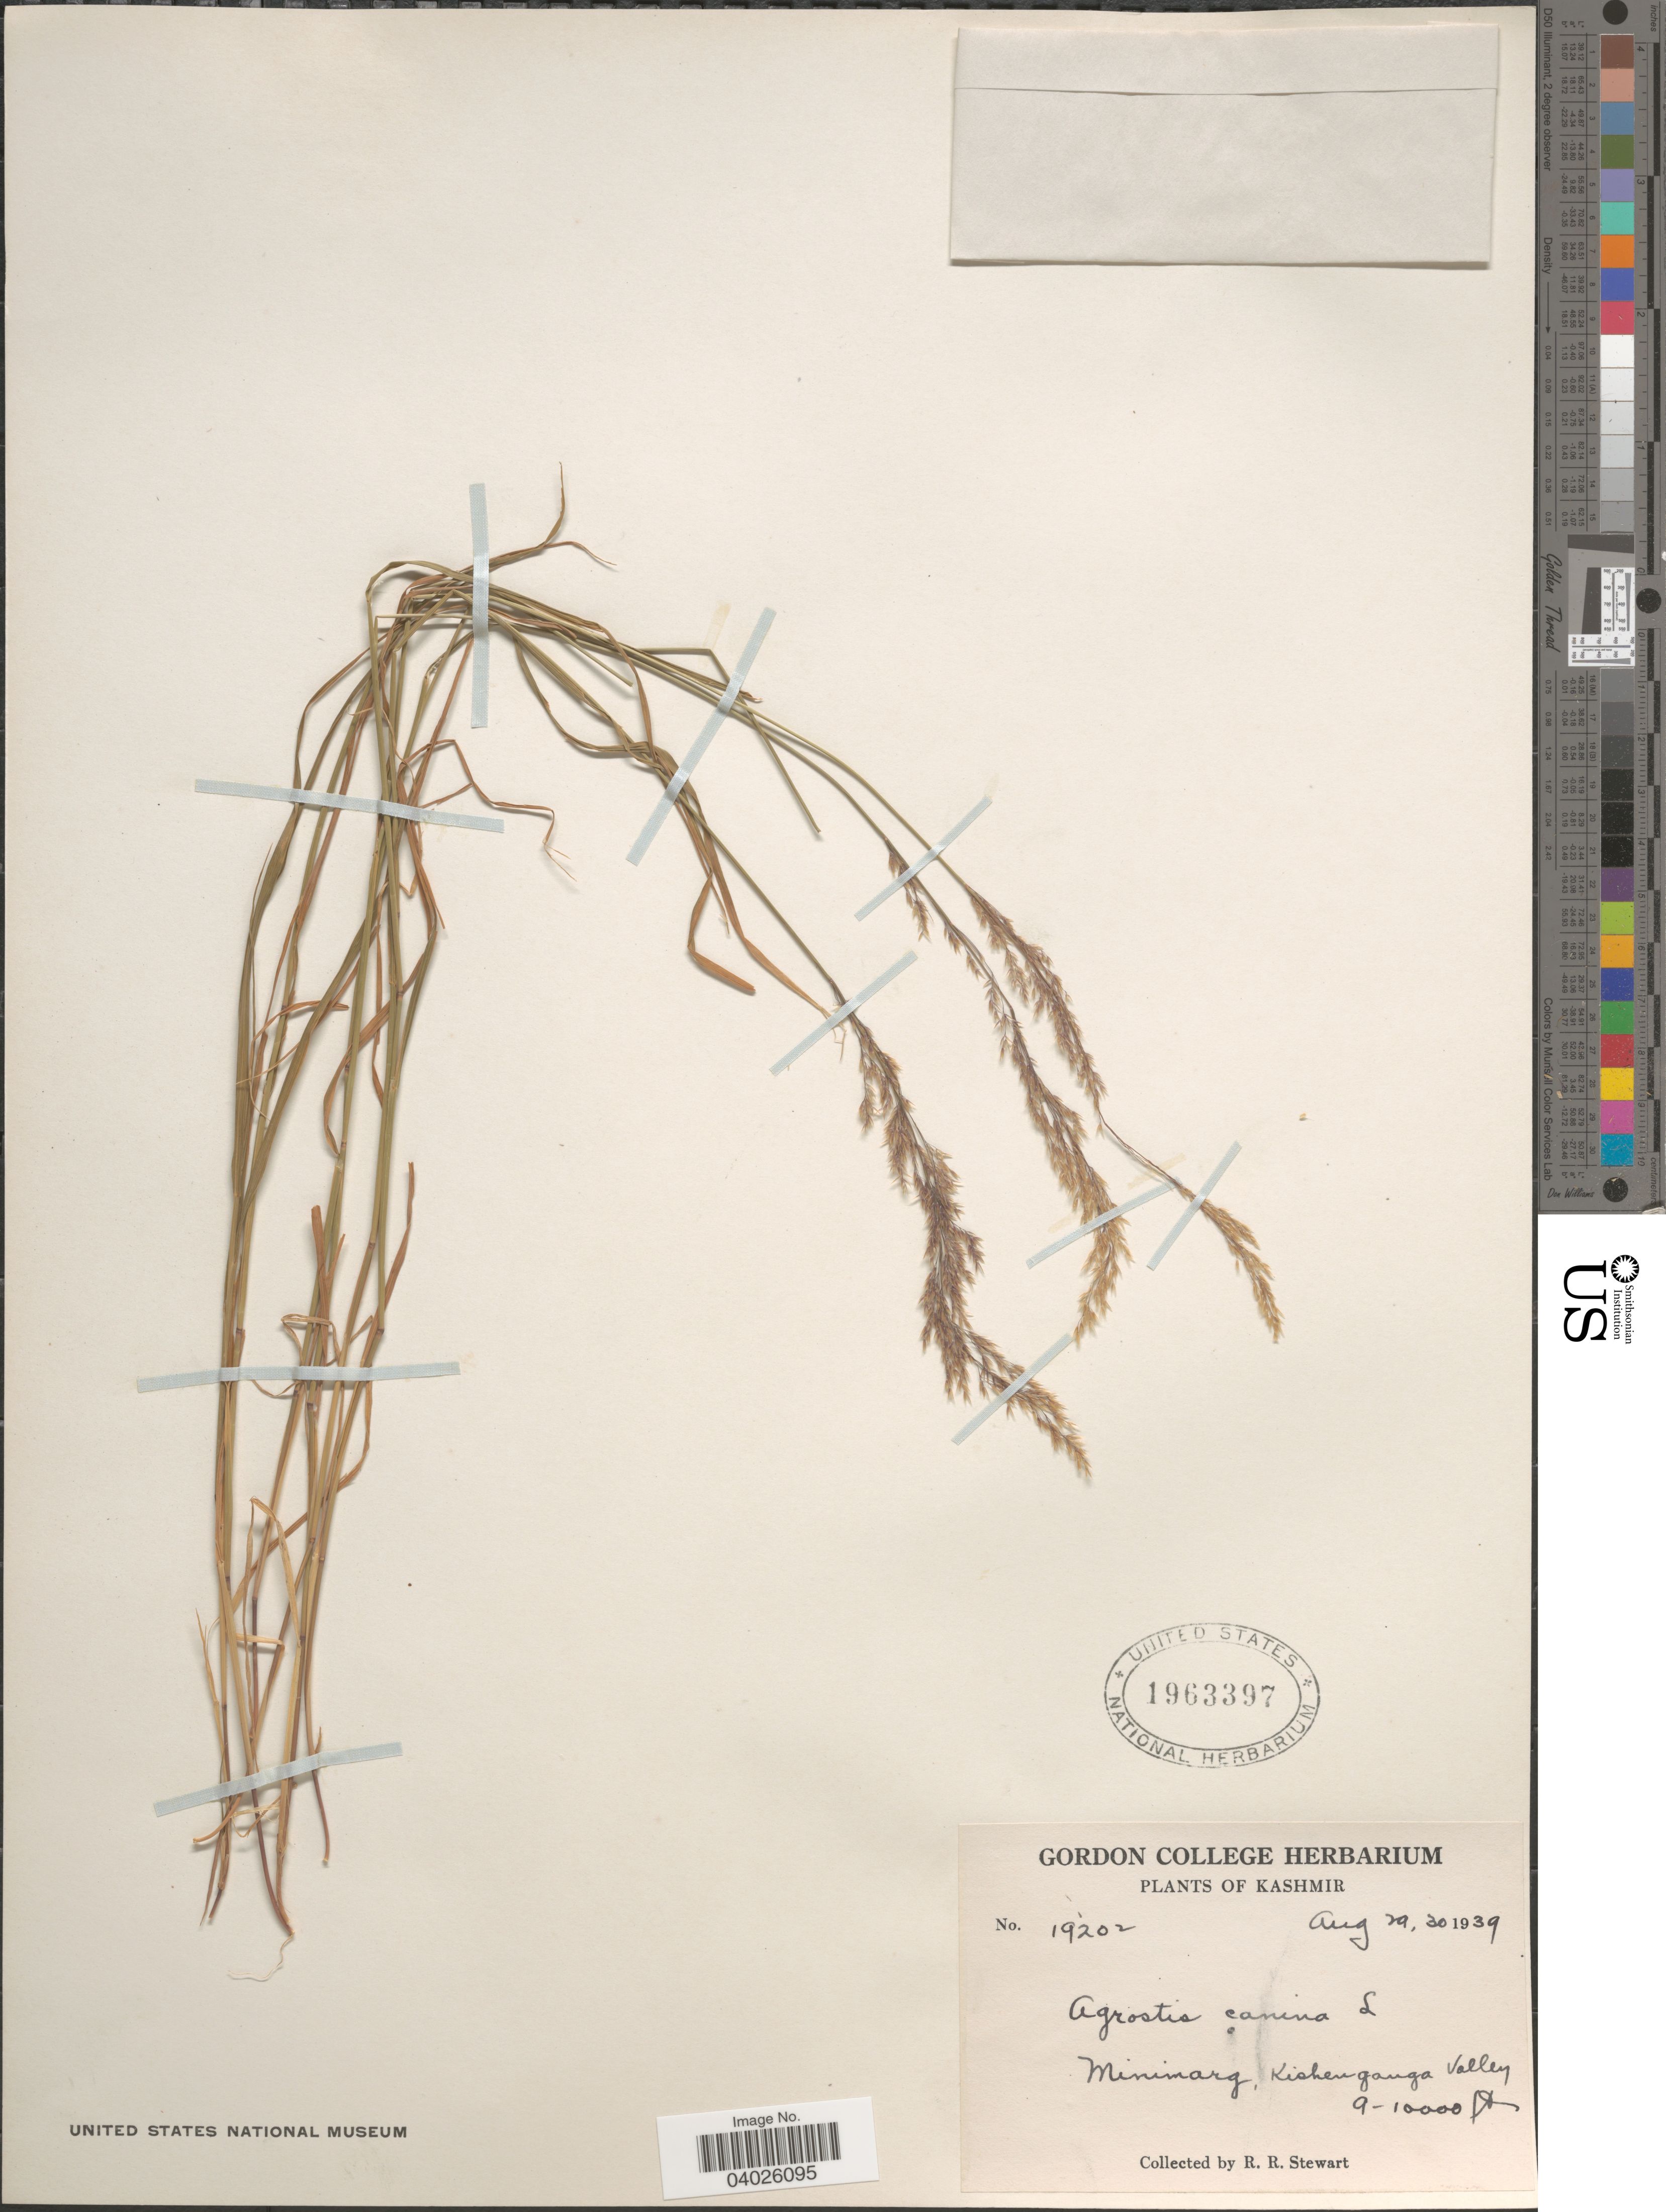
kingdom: Plantae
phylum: Tracheophyta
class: Liliopsida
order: Poales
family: Poaceae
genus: Agrostis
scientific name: Agrostis canina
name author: L.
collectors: R. Stewart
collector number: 19202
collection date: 1939-08-29/1939-08-30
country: India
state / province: Jammu and Kashmir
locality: Kashmir. Minimarg, Kishenganga Valley.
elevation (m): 2743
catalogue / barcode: US 1963397